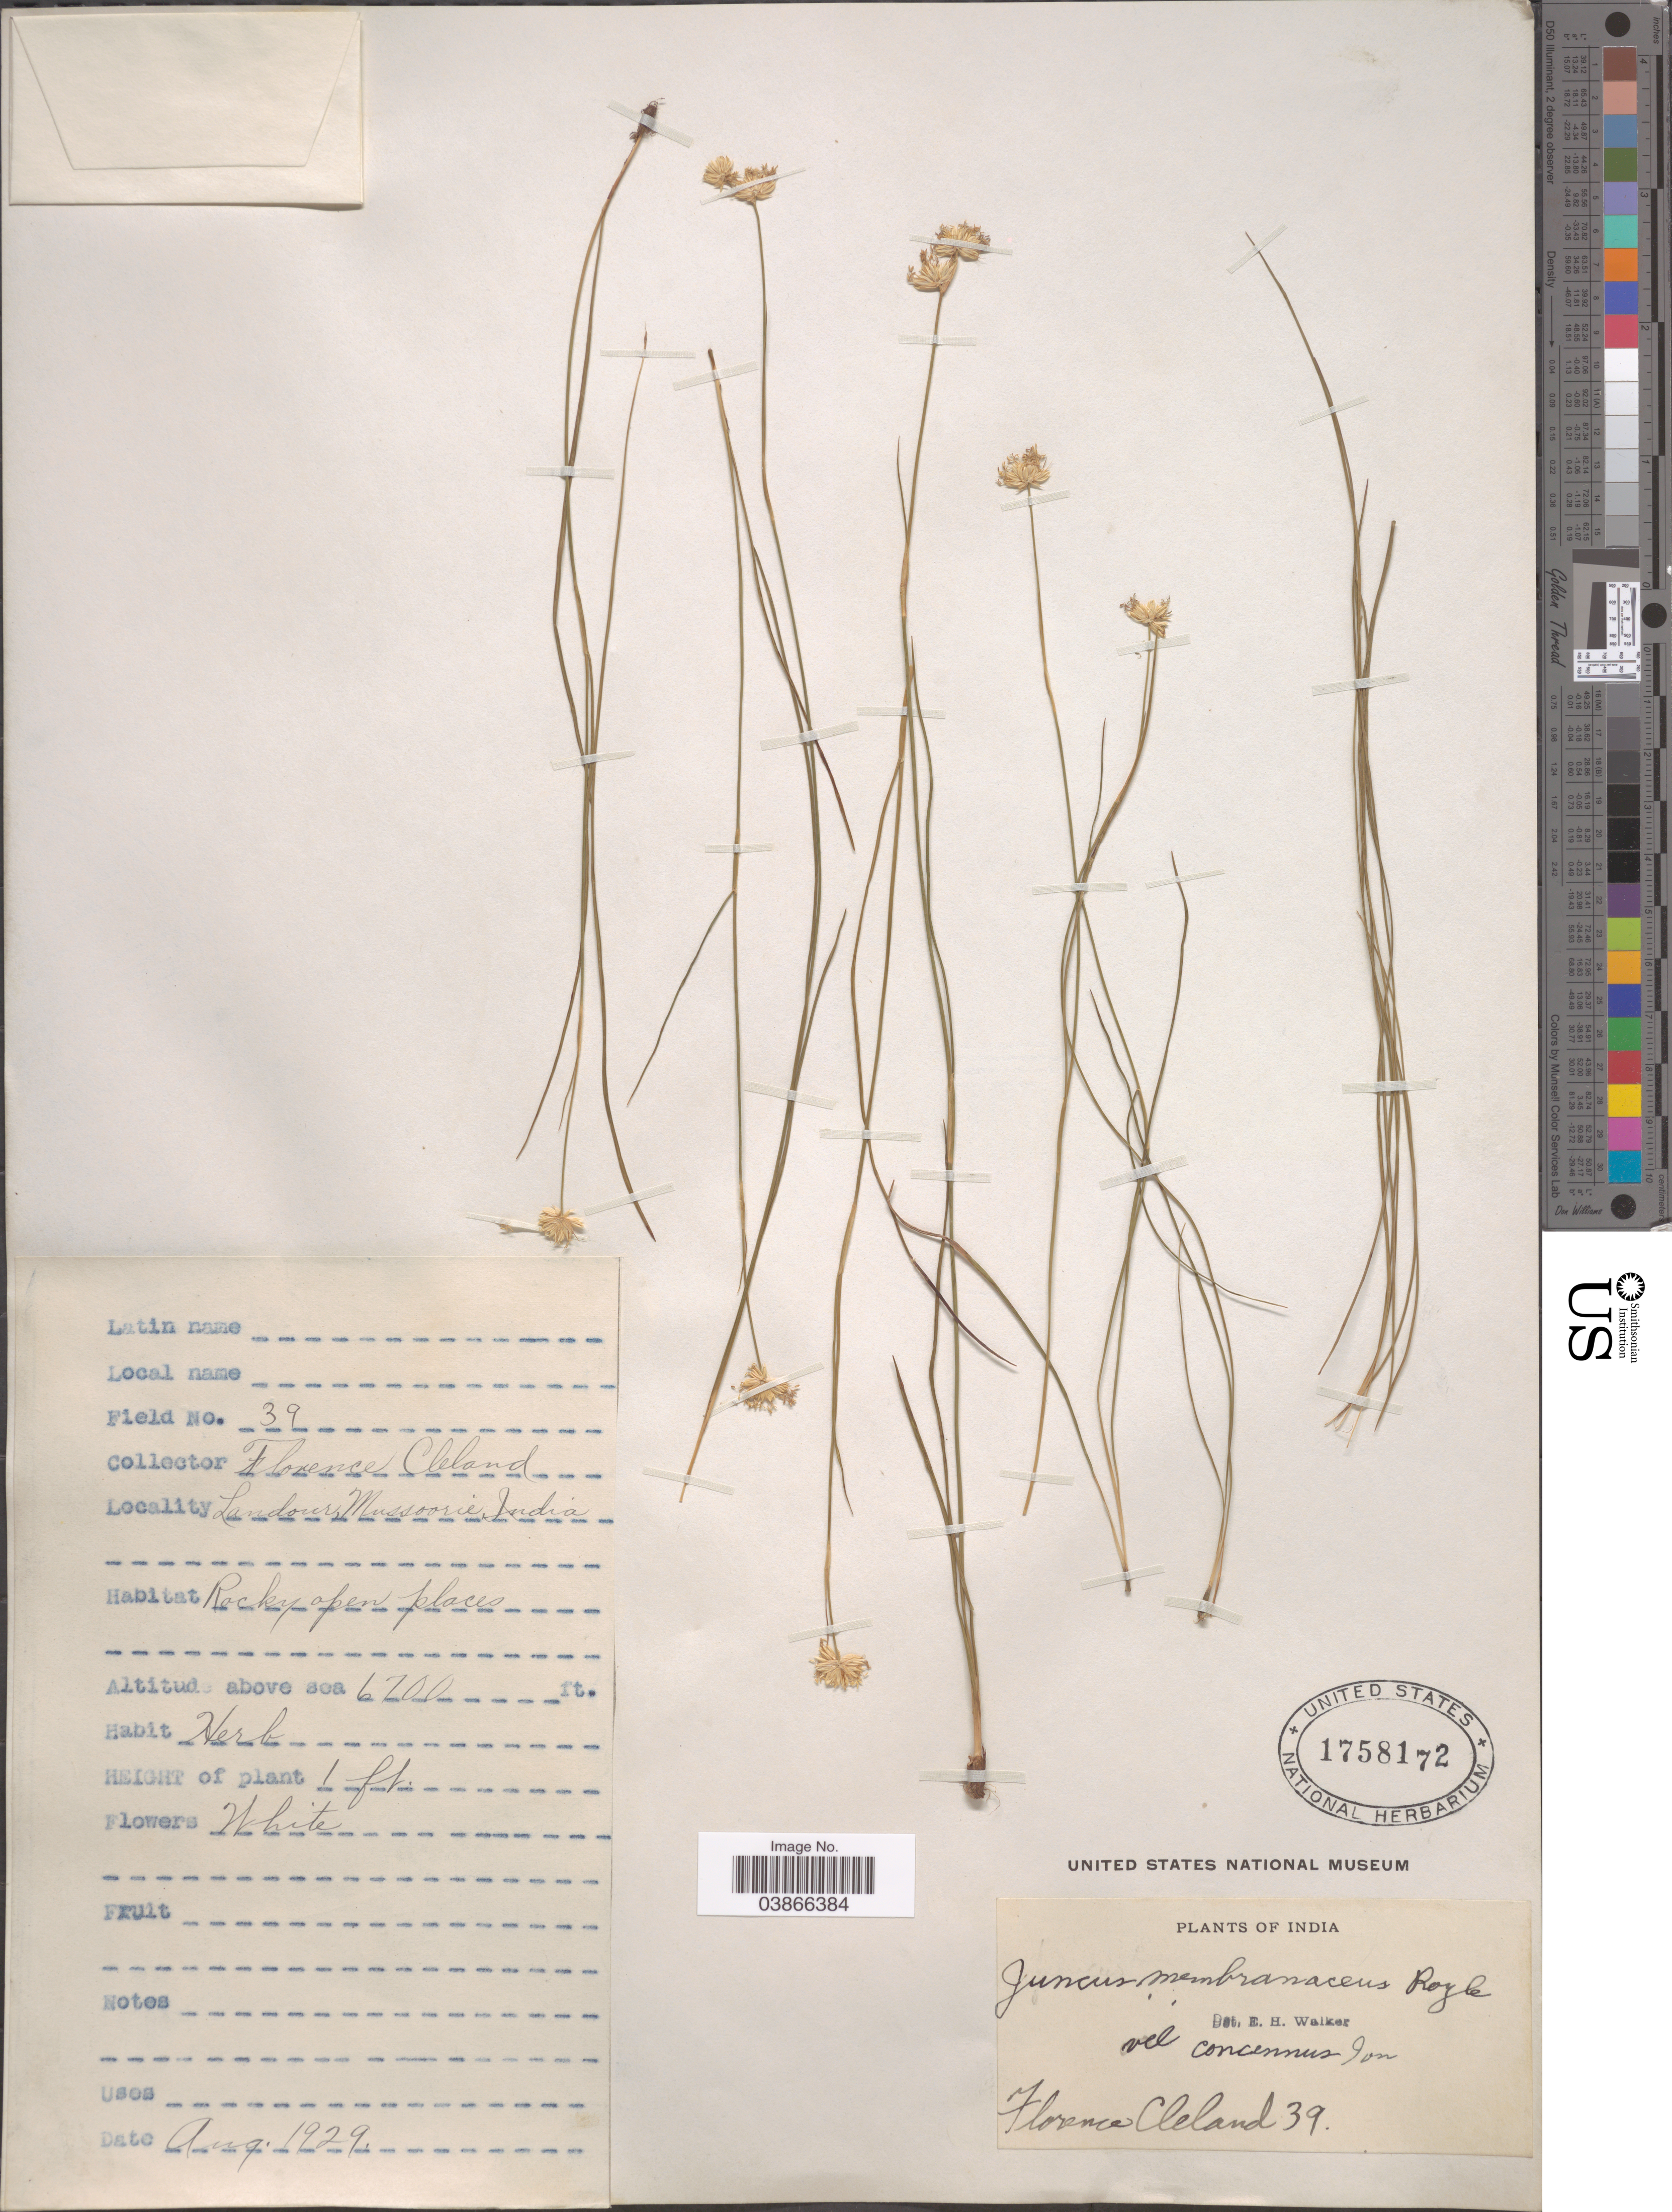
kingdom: Plantae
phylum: Tracheophyta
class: Liliopsida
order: Poales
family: Juncaceae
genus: Juncus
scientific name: Juncus membranaceus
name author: Royle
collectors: F. Cleland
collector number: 39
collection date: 1929-09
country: India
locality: Landour, Mussoorie.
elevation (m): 2042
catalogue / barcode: US 1758172